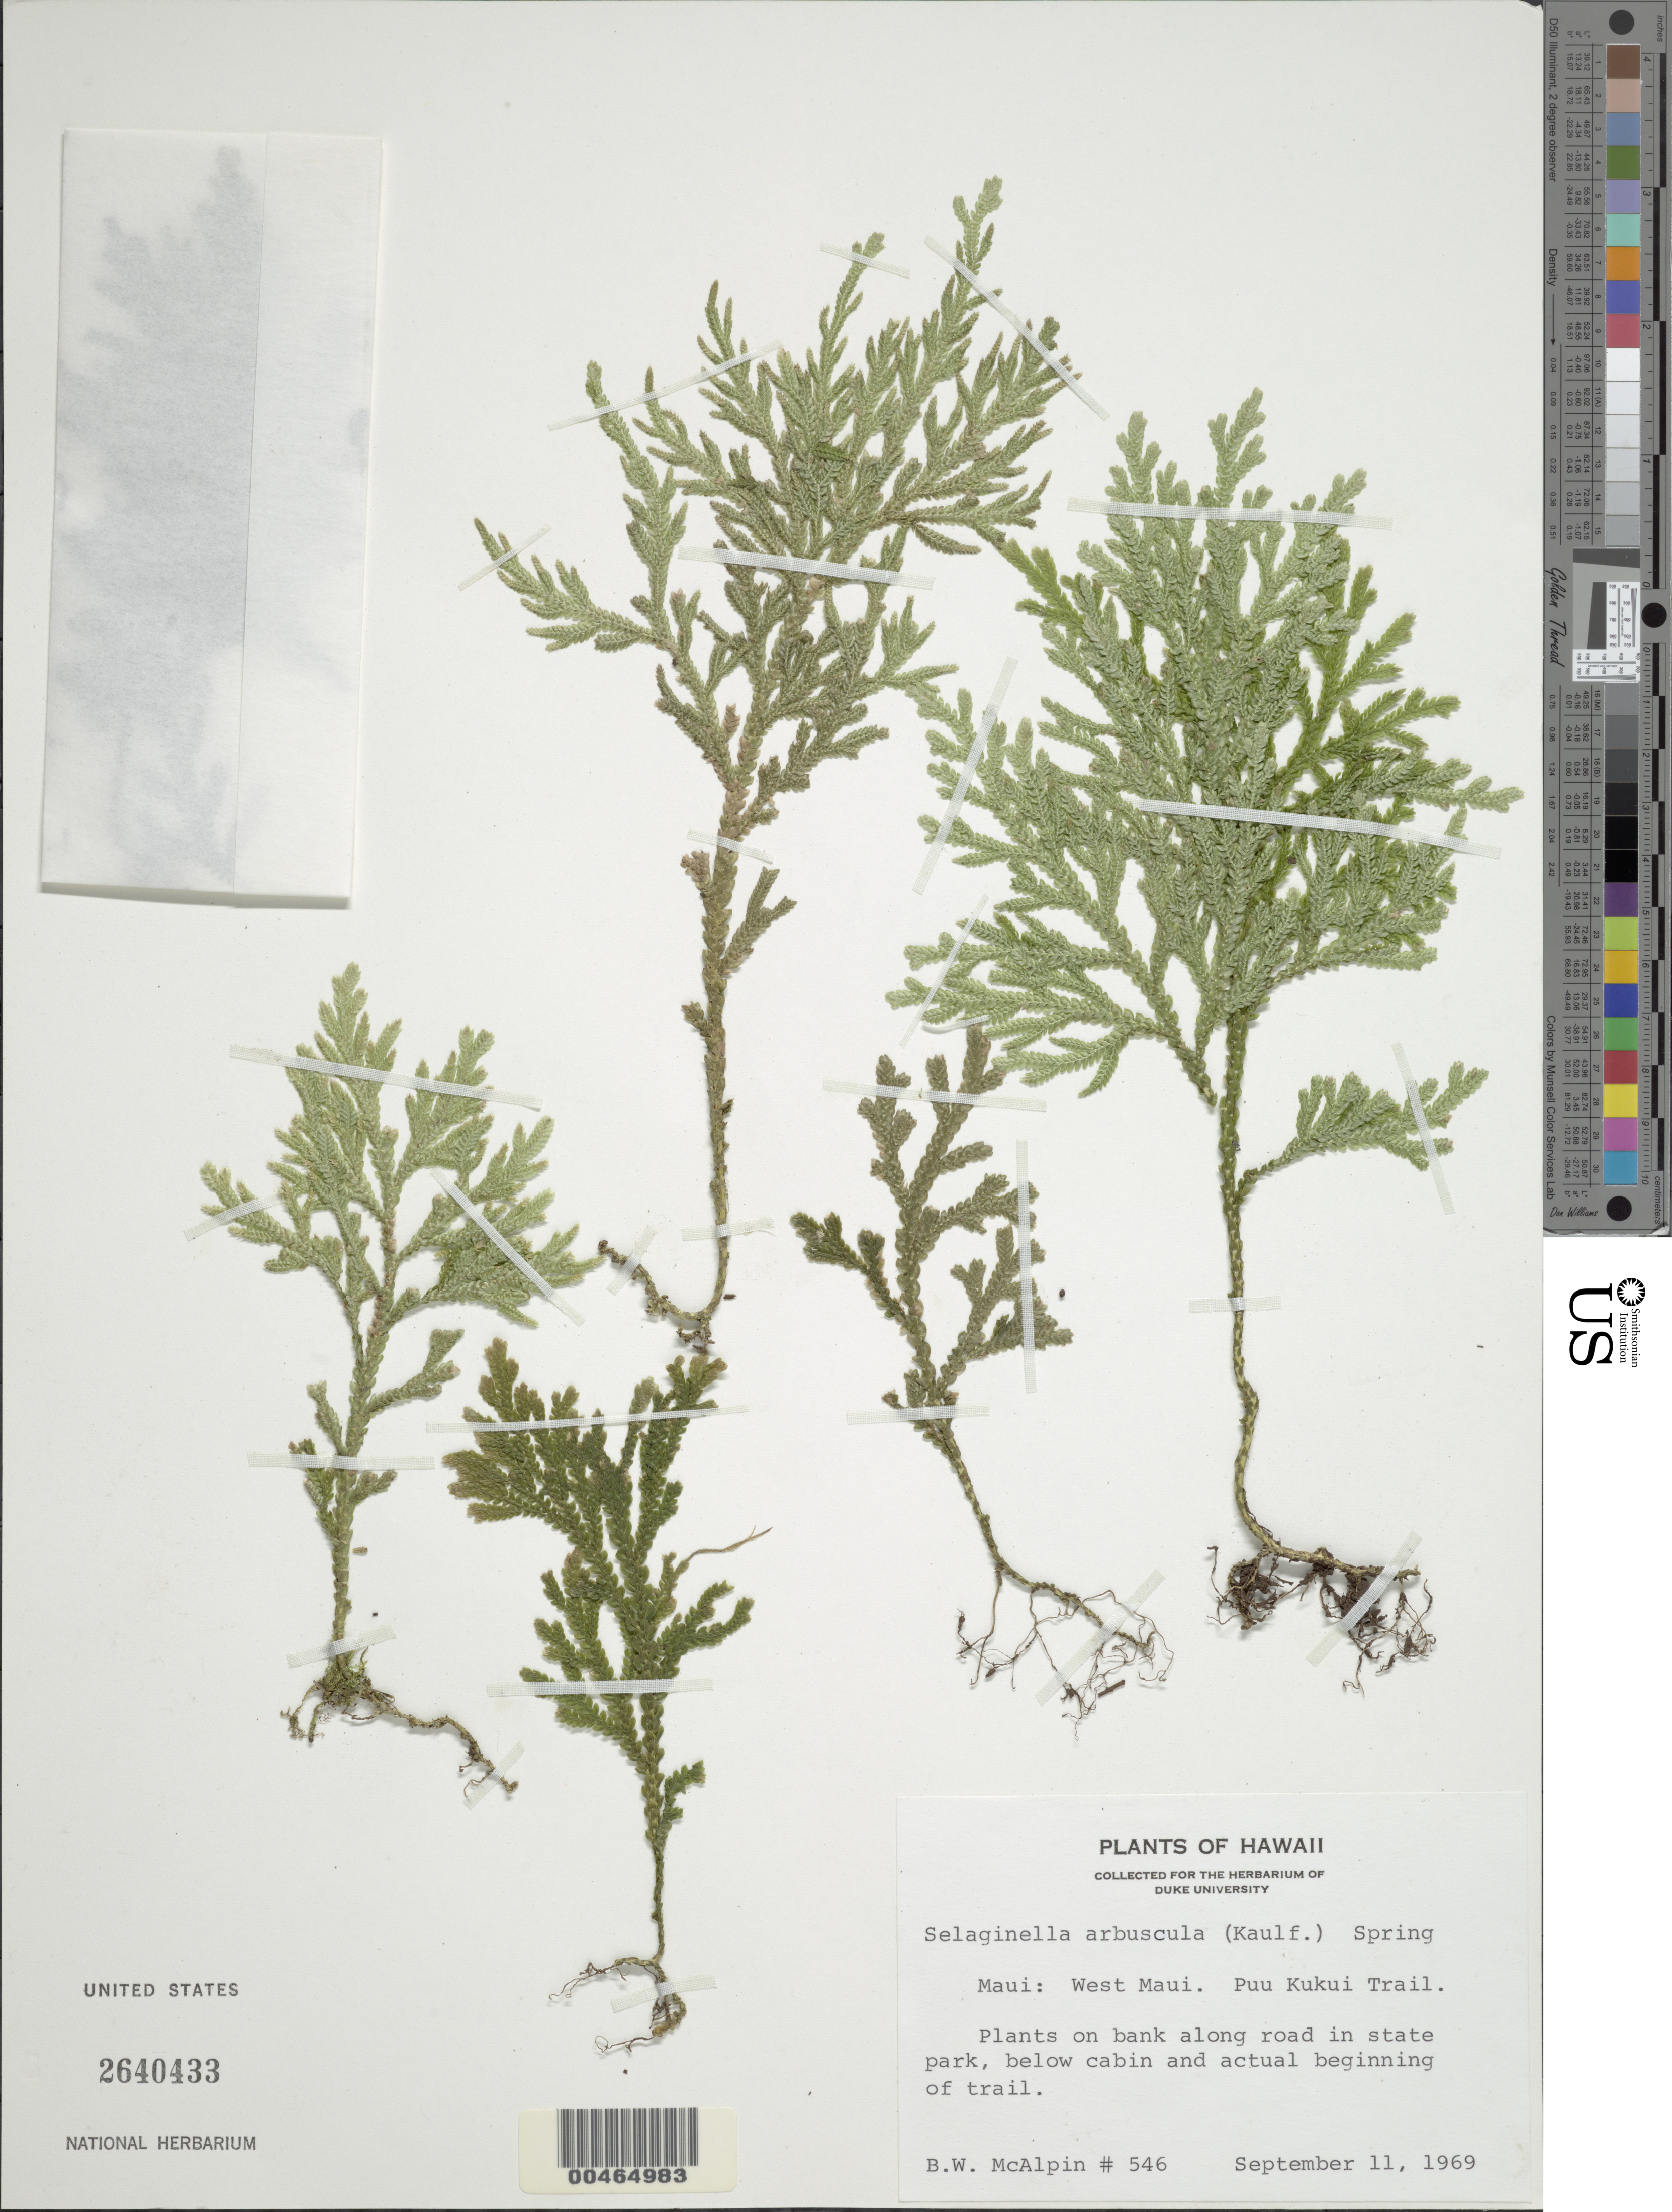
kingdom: Plantae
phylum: Tracheophyta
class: Lycopodiopsida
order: Selaginellales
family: Selaginellaceae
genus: Selaginella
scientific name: Selaginella arbuscula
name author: (Kualf.) Spring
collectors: B. McAlpine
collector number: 546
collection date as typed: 11 Sep 1969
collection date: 1969-09-11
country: United States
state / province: Hawaii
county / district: Maui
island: Maui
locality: W Maui, Puu Kukui Trail, Maui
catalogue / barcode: US 2640433